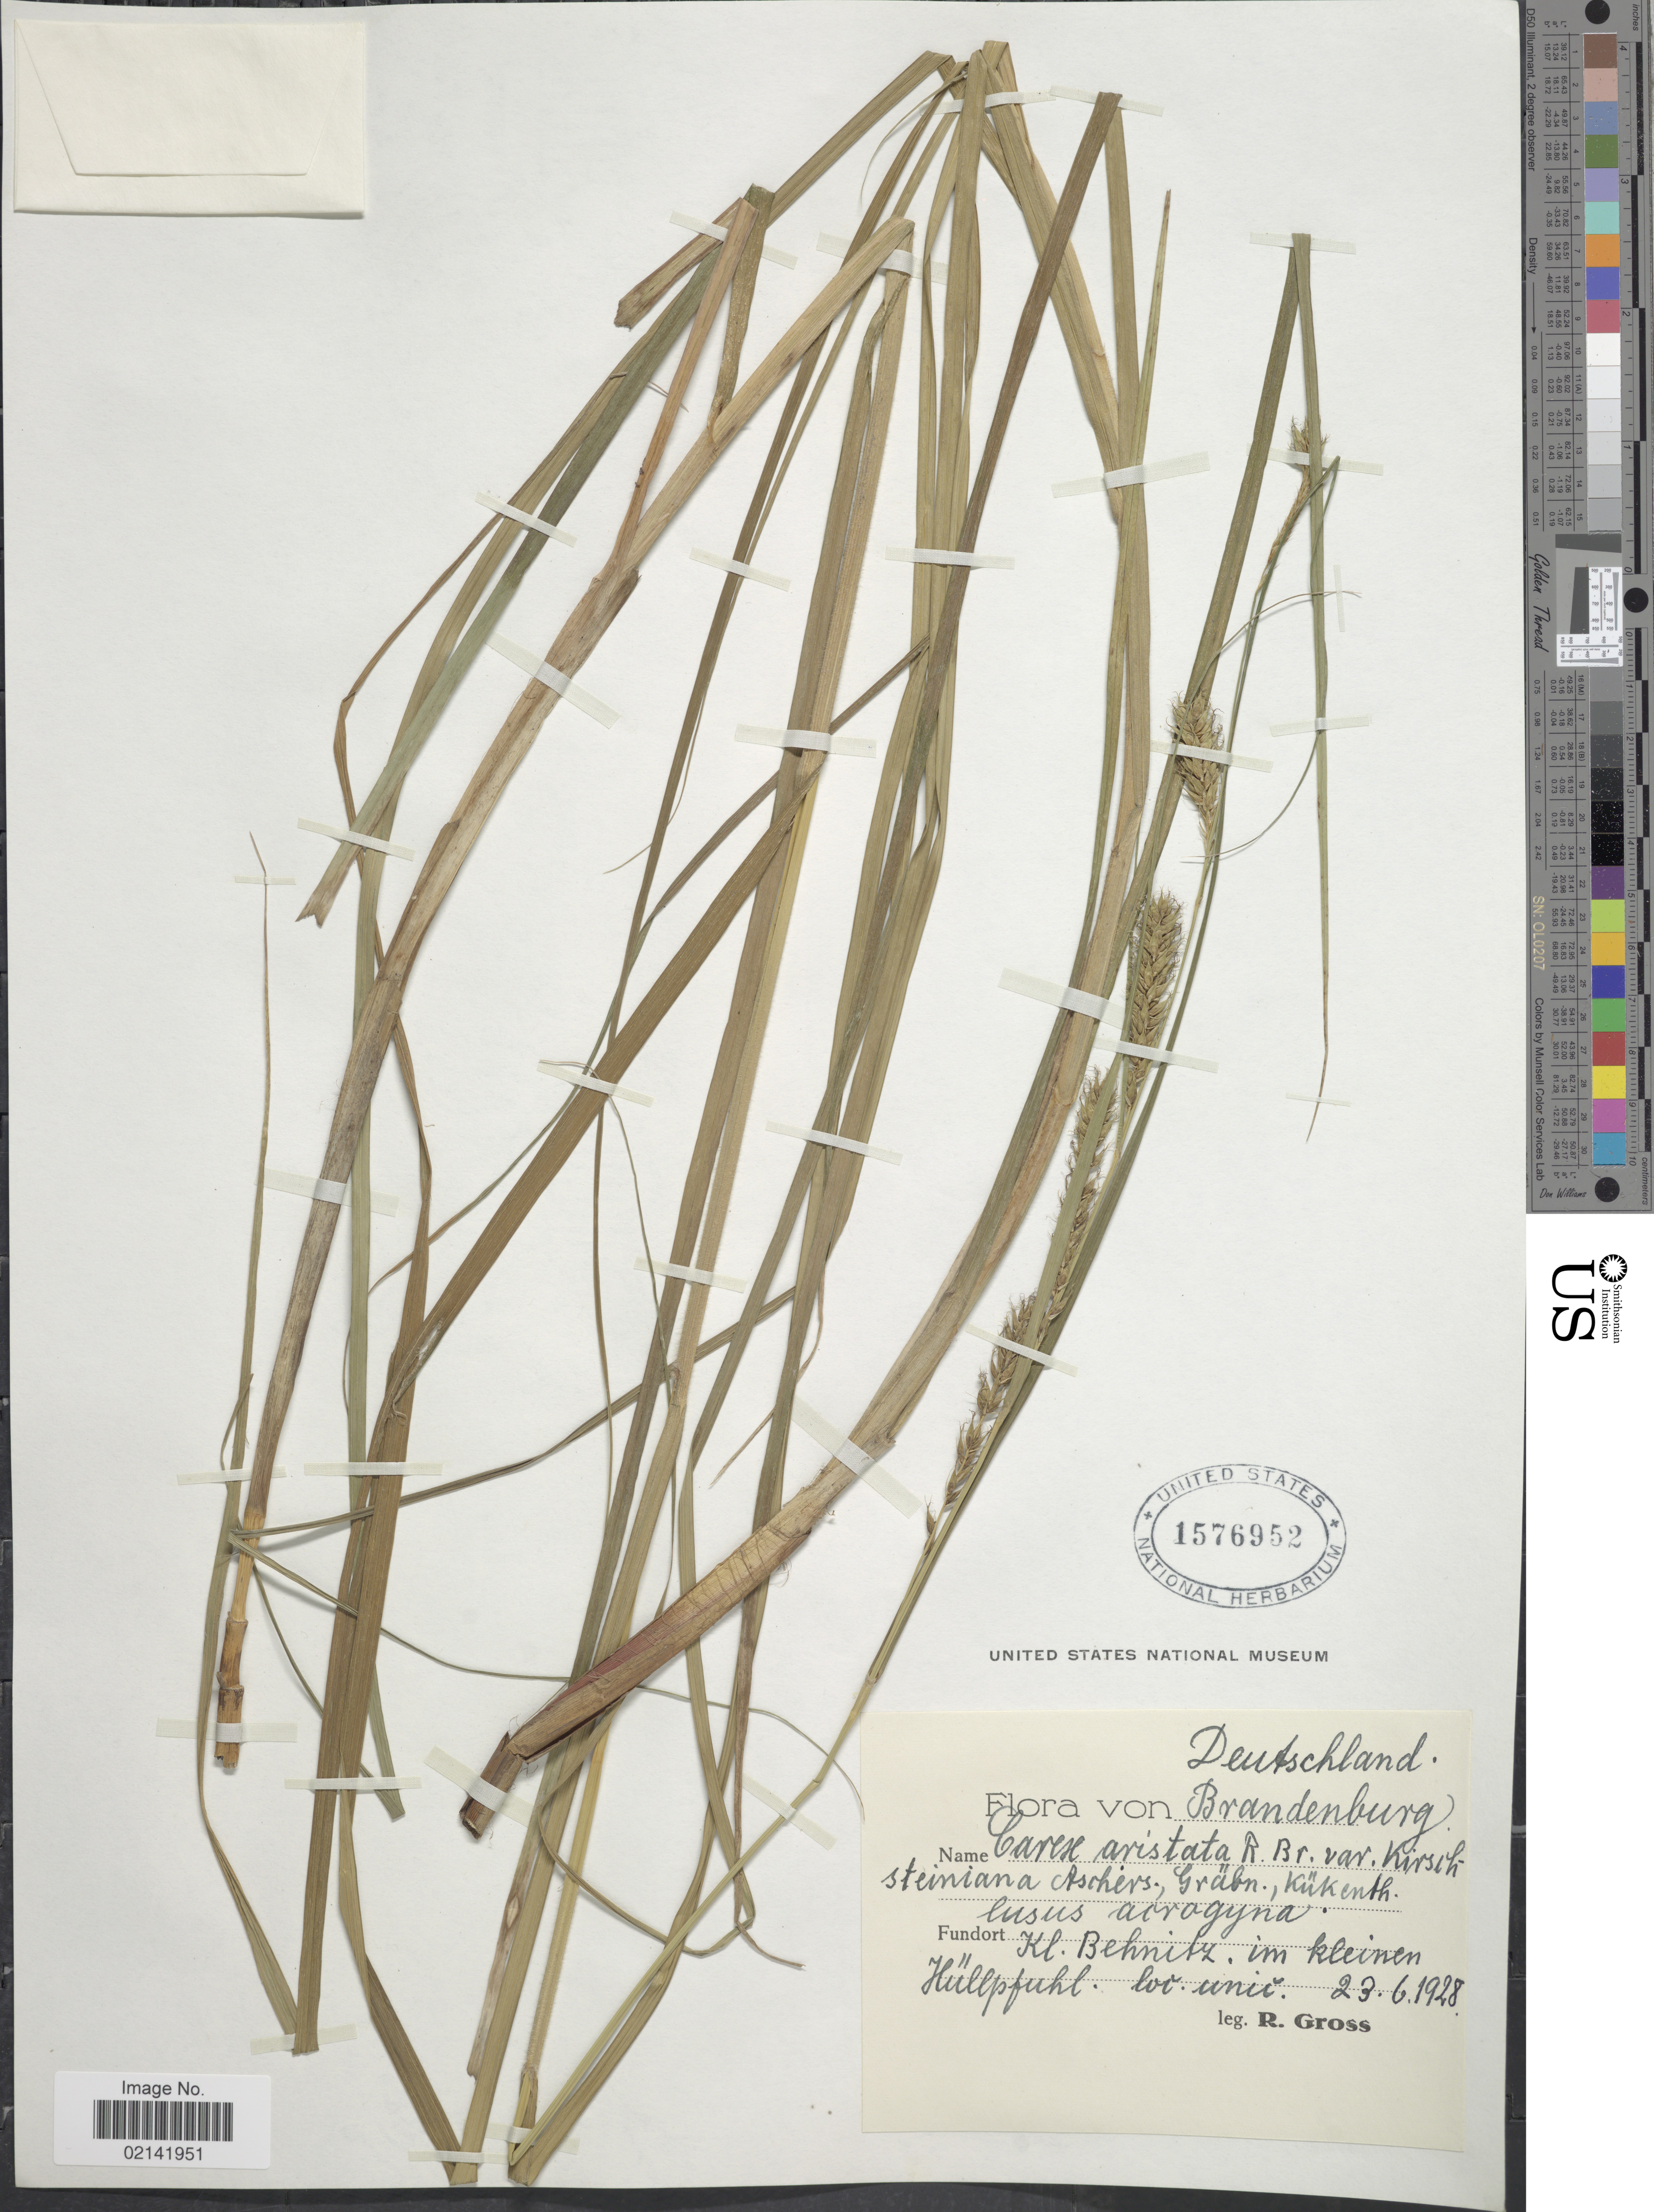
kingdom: Plantae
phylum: Tracheophyta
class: Liliopsida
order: Poales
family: Cyperaceae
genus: Carex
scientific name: Carex atherodes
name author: Spreng.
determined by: Strong, Mark T., (BOT), Smithsonian Institution - National Museum of Natural History (UNITED STATES)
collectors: R. Gross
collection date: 1928-06-23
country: Germany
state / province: Brandenburg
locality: Deutschland. Kl. Behnitz, im kleinen Hullpfuhl. loc. unic.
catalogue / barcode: US 1576952